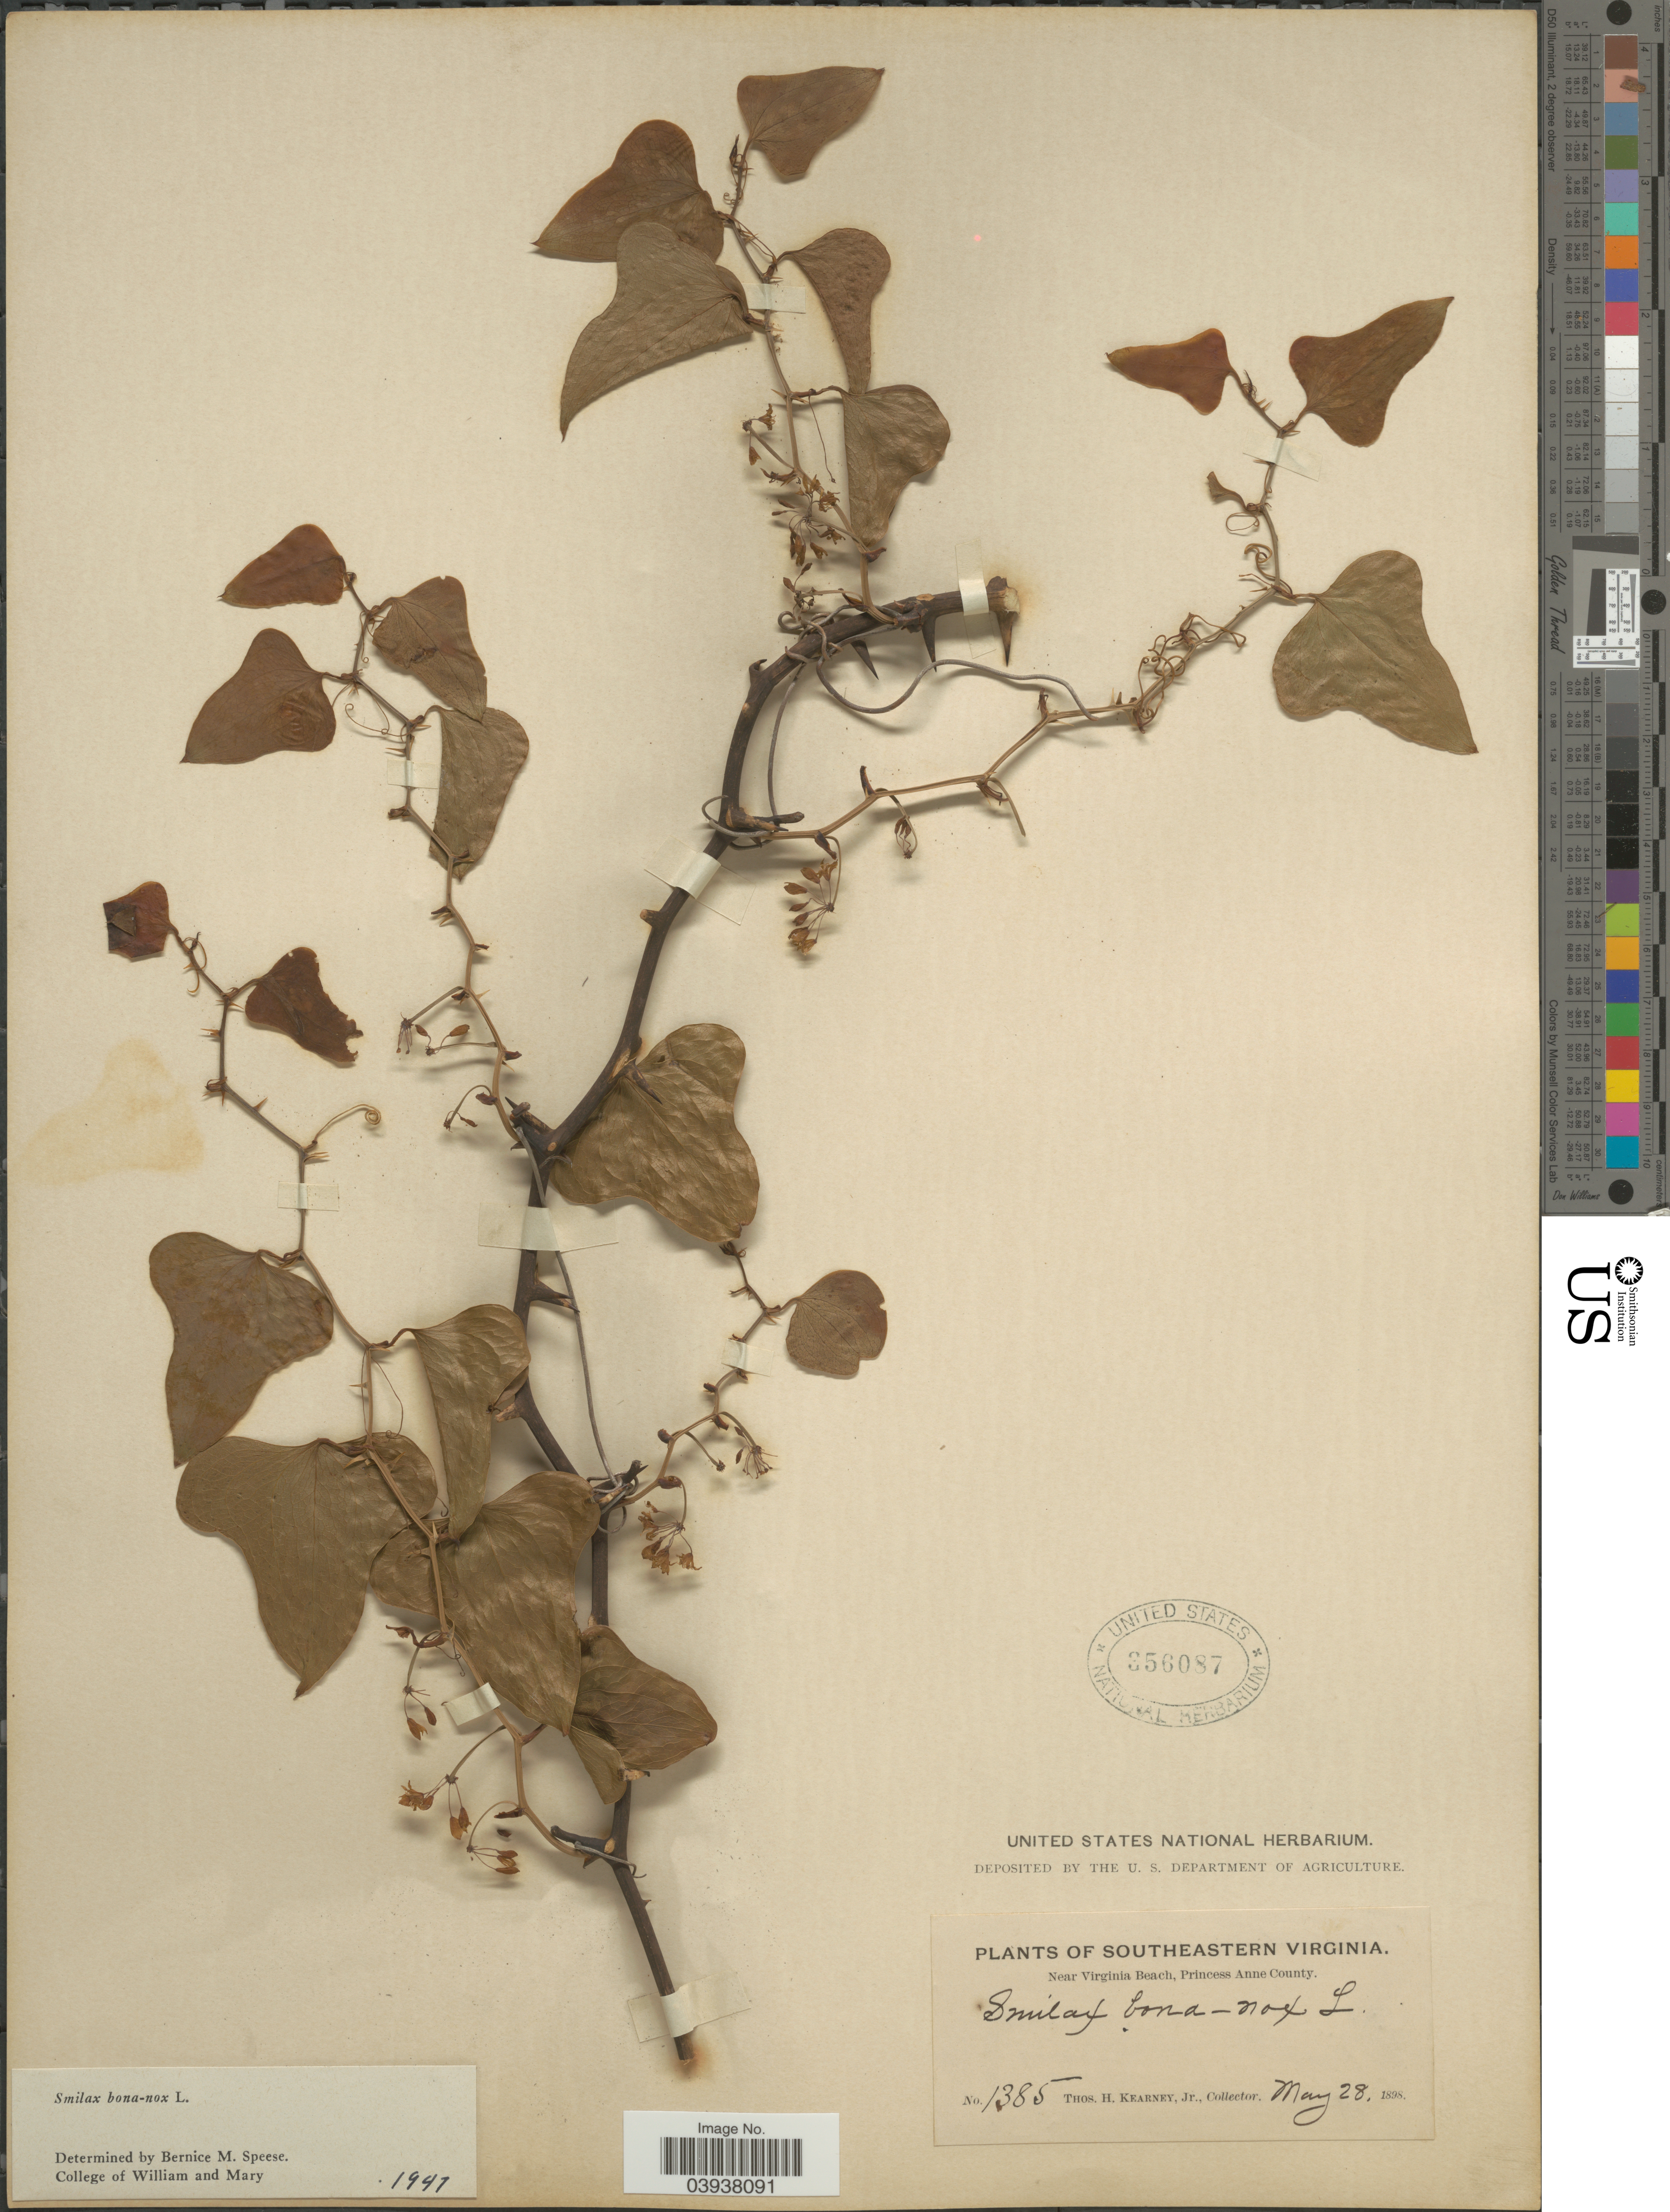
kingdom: Plantae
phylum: Tracheophyta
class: Liliopsida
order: Liliales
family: Smilacaceae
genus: Smilax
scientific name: Smilax bona-nox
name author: L.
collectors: T. H. Kearney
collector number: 1385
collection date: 1898-05-28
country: United States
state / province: Virginia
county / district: City of Virginia Beach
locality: Southeastern Virginia. Near Virginia Beach, Princess Anne (=historic county name) County.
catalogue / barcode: US 356087